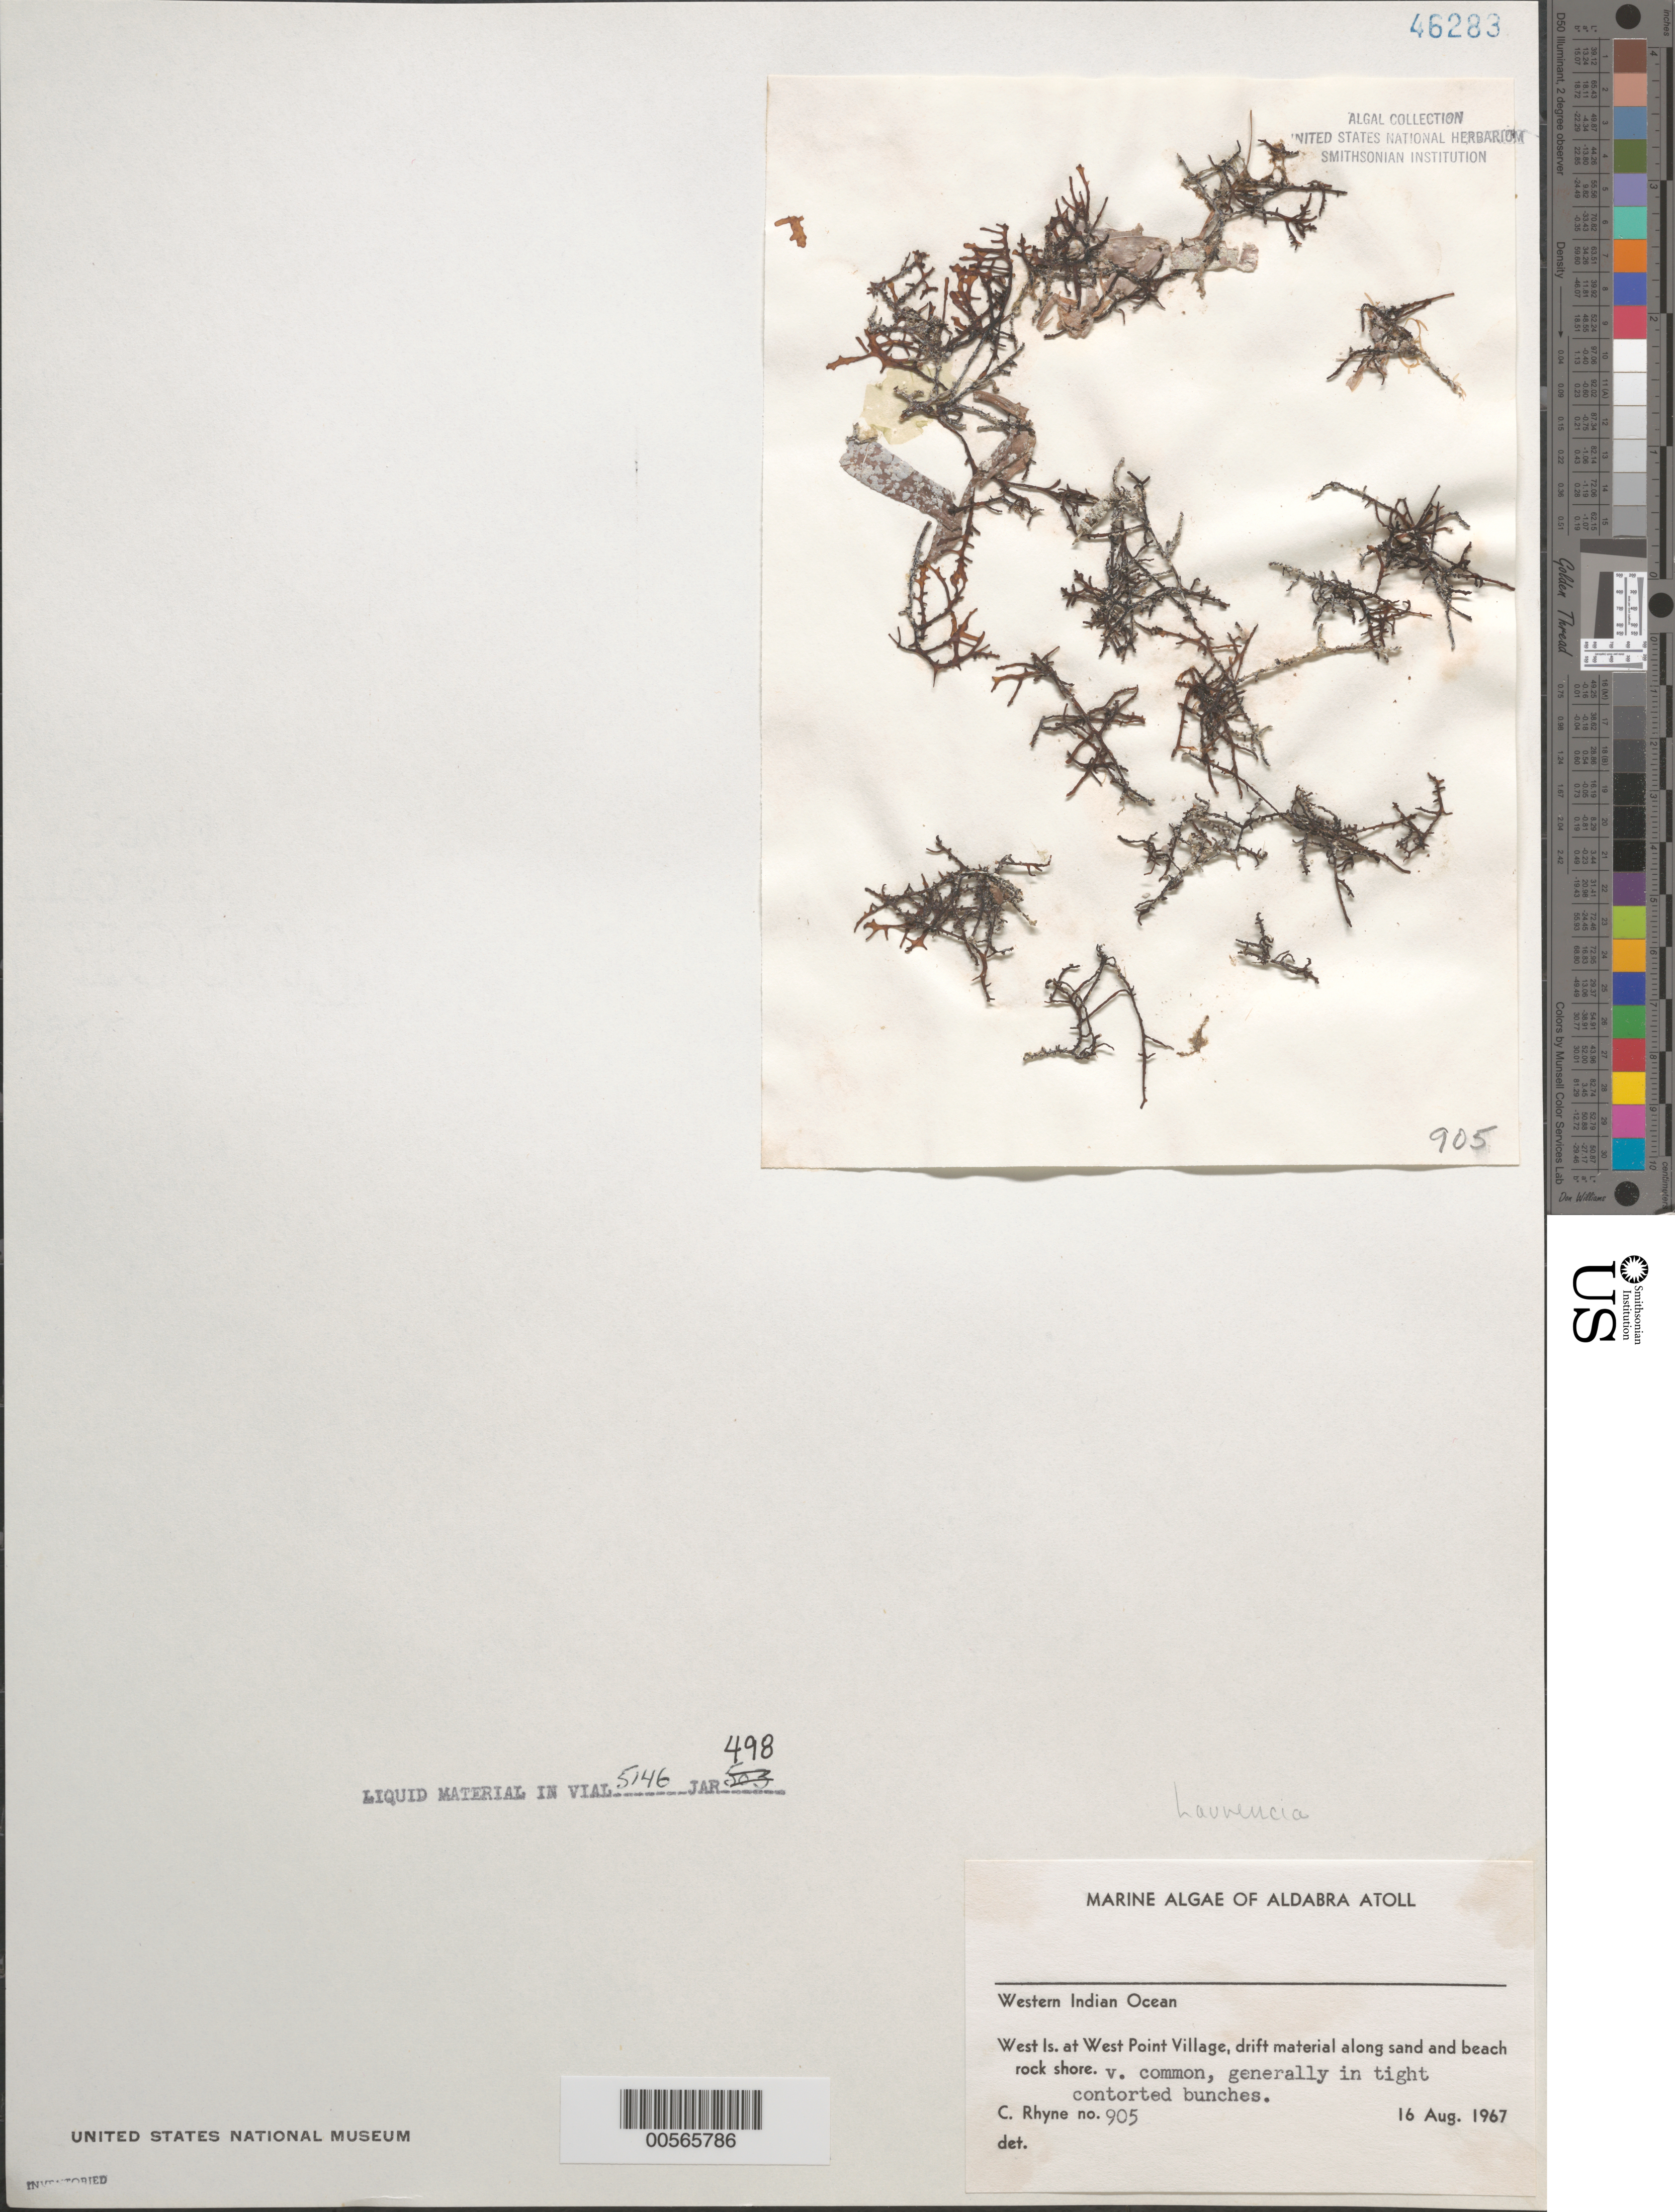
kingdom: Plantae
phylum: Rhodophyta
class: Florideophyceae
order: Ceramiales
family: Rhodomelaceae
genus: Laurencia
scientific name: Laurencia sp.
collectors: C. Rhyne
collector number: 905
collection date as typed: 16 Aug 1967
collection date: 1967-08-16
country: Seychelles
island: Aldabra Atoll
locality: West Islet, West Point Village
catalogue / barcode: US 46283